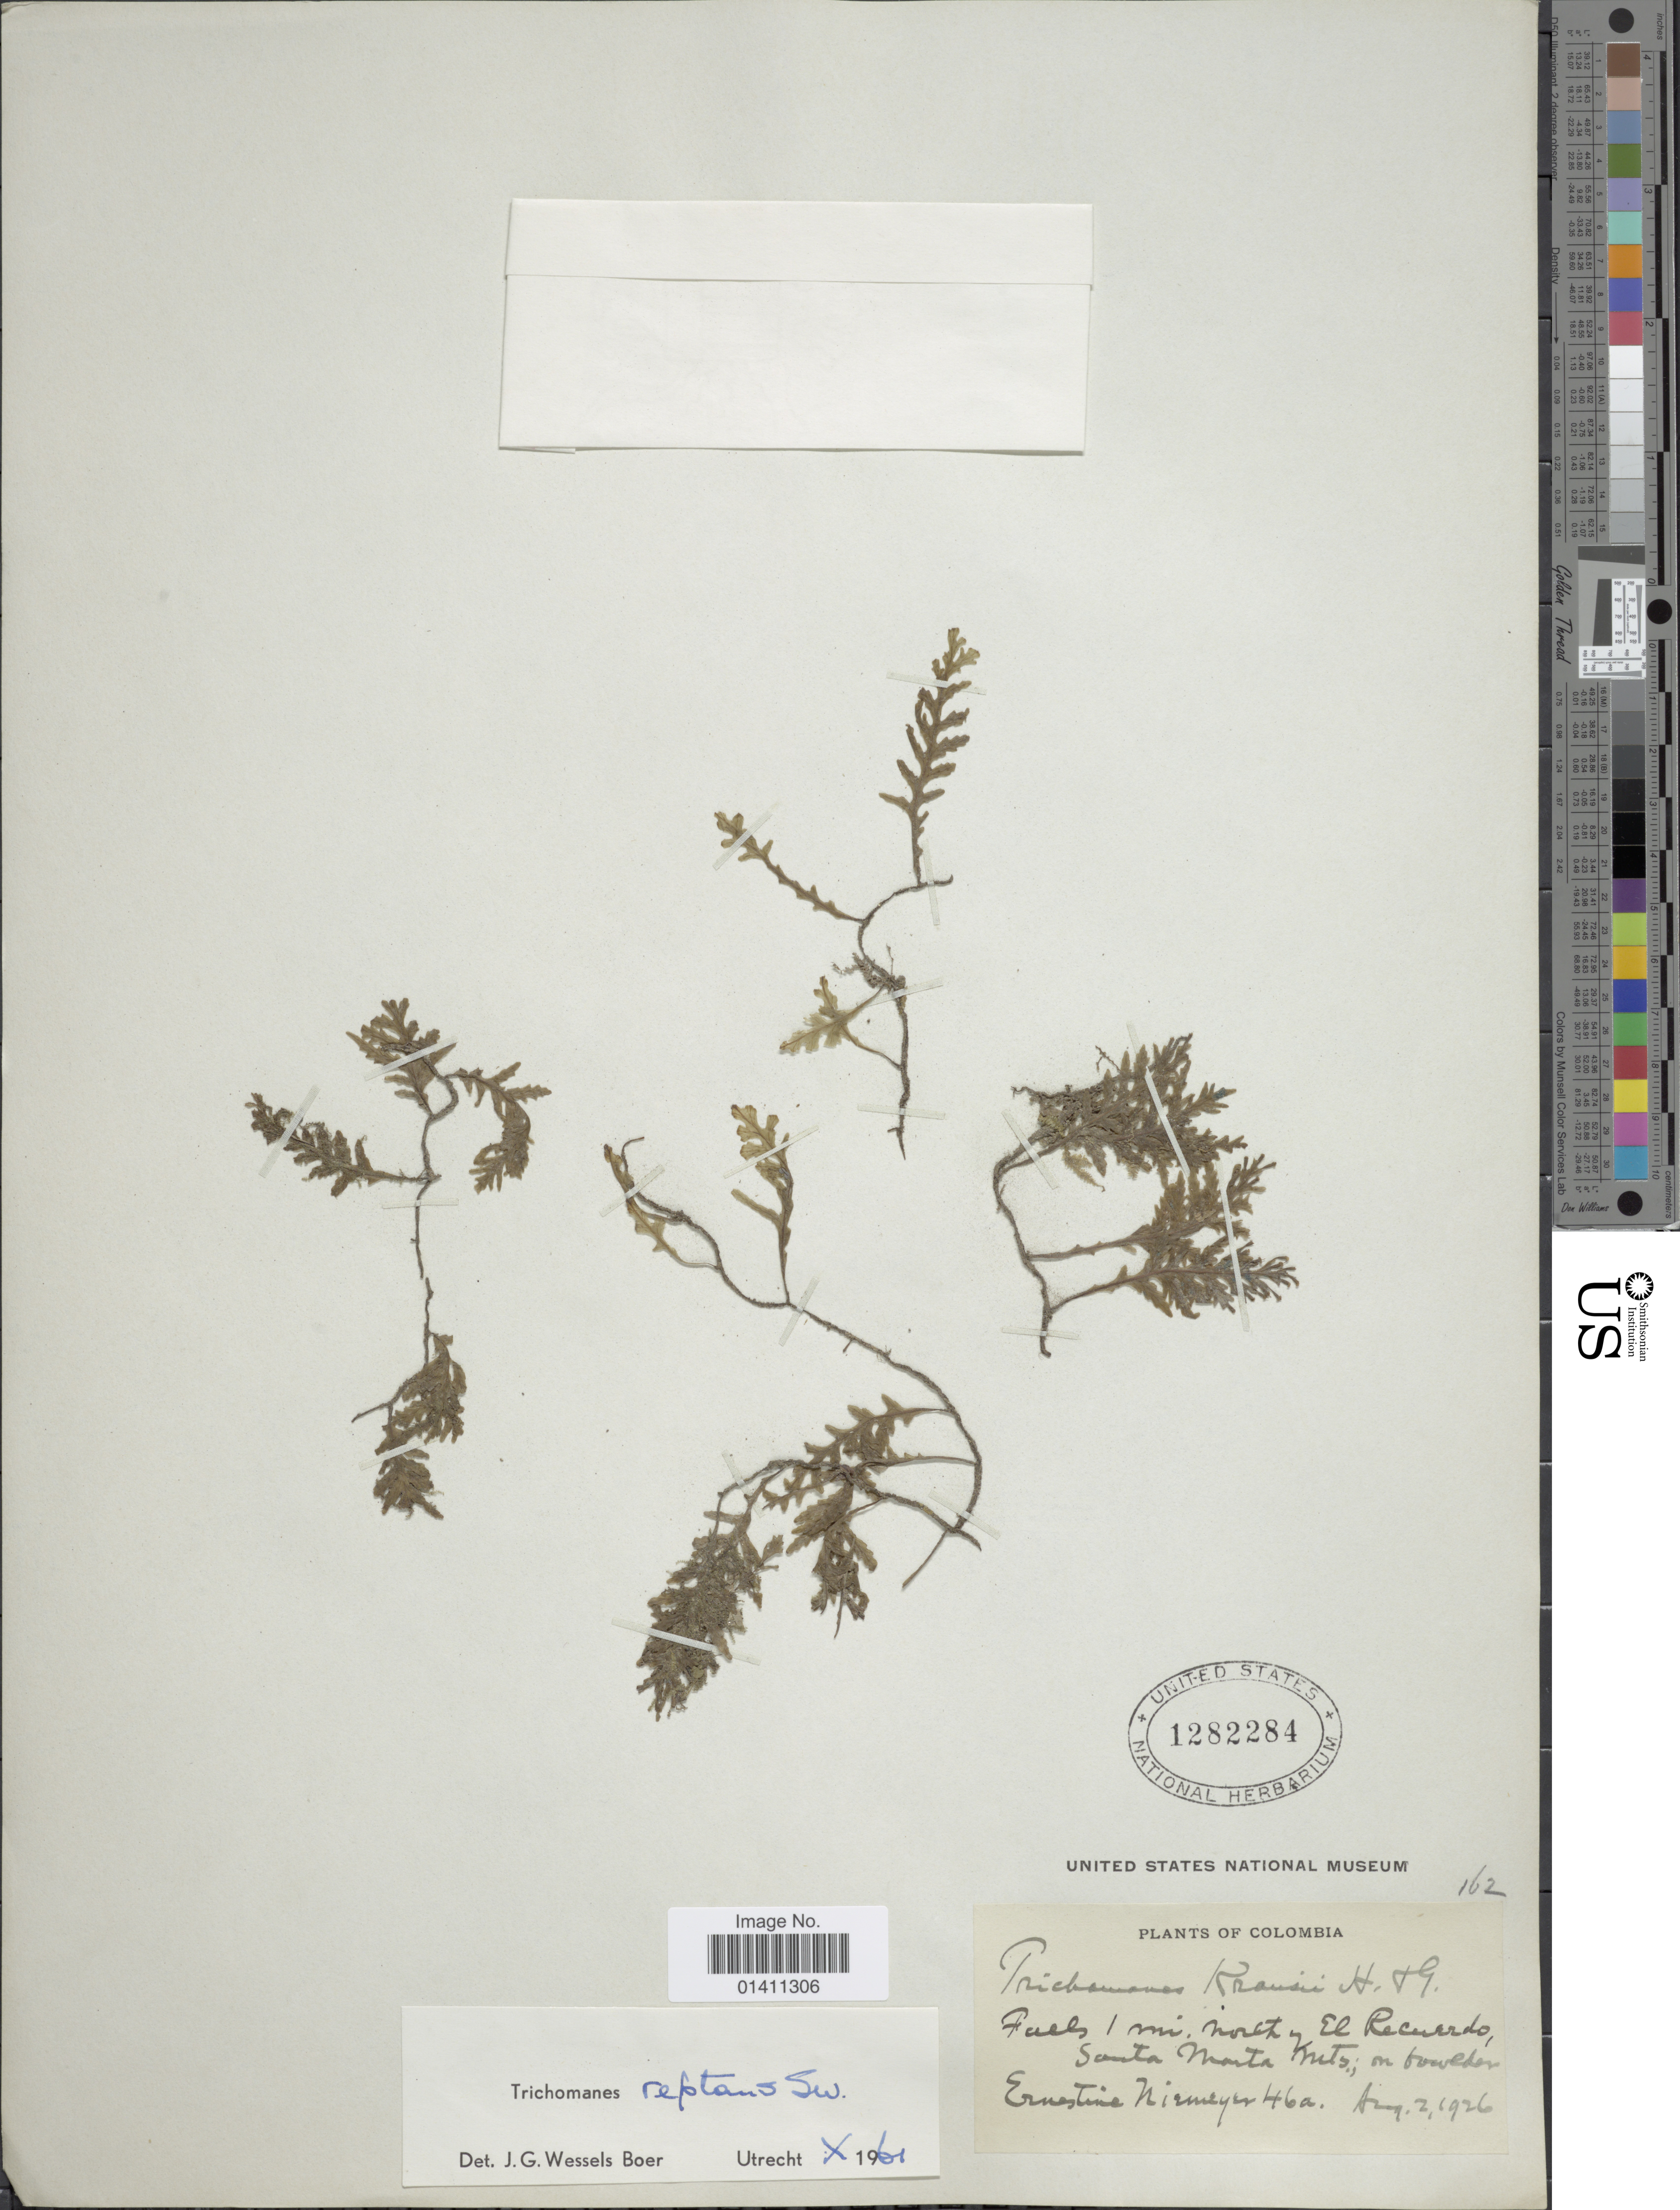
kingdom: Plantae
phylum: Tracheophyta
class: Polypodiopsida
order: Hymenophyllales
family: Hymenophyllaceae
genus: Didymoglossum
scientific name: Didymoglossum reptans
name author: (Sw.) C. Presl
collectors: E. Nirmeyer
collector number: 46a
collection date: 1926-08-02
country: Colombia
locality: Fuels 1 mi. north of El Recuardo, Santa Marta Mts. [interpreted]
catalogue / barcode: US 1282284